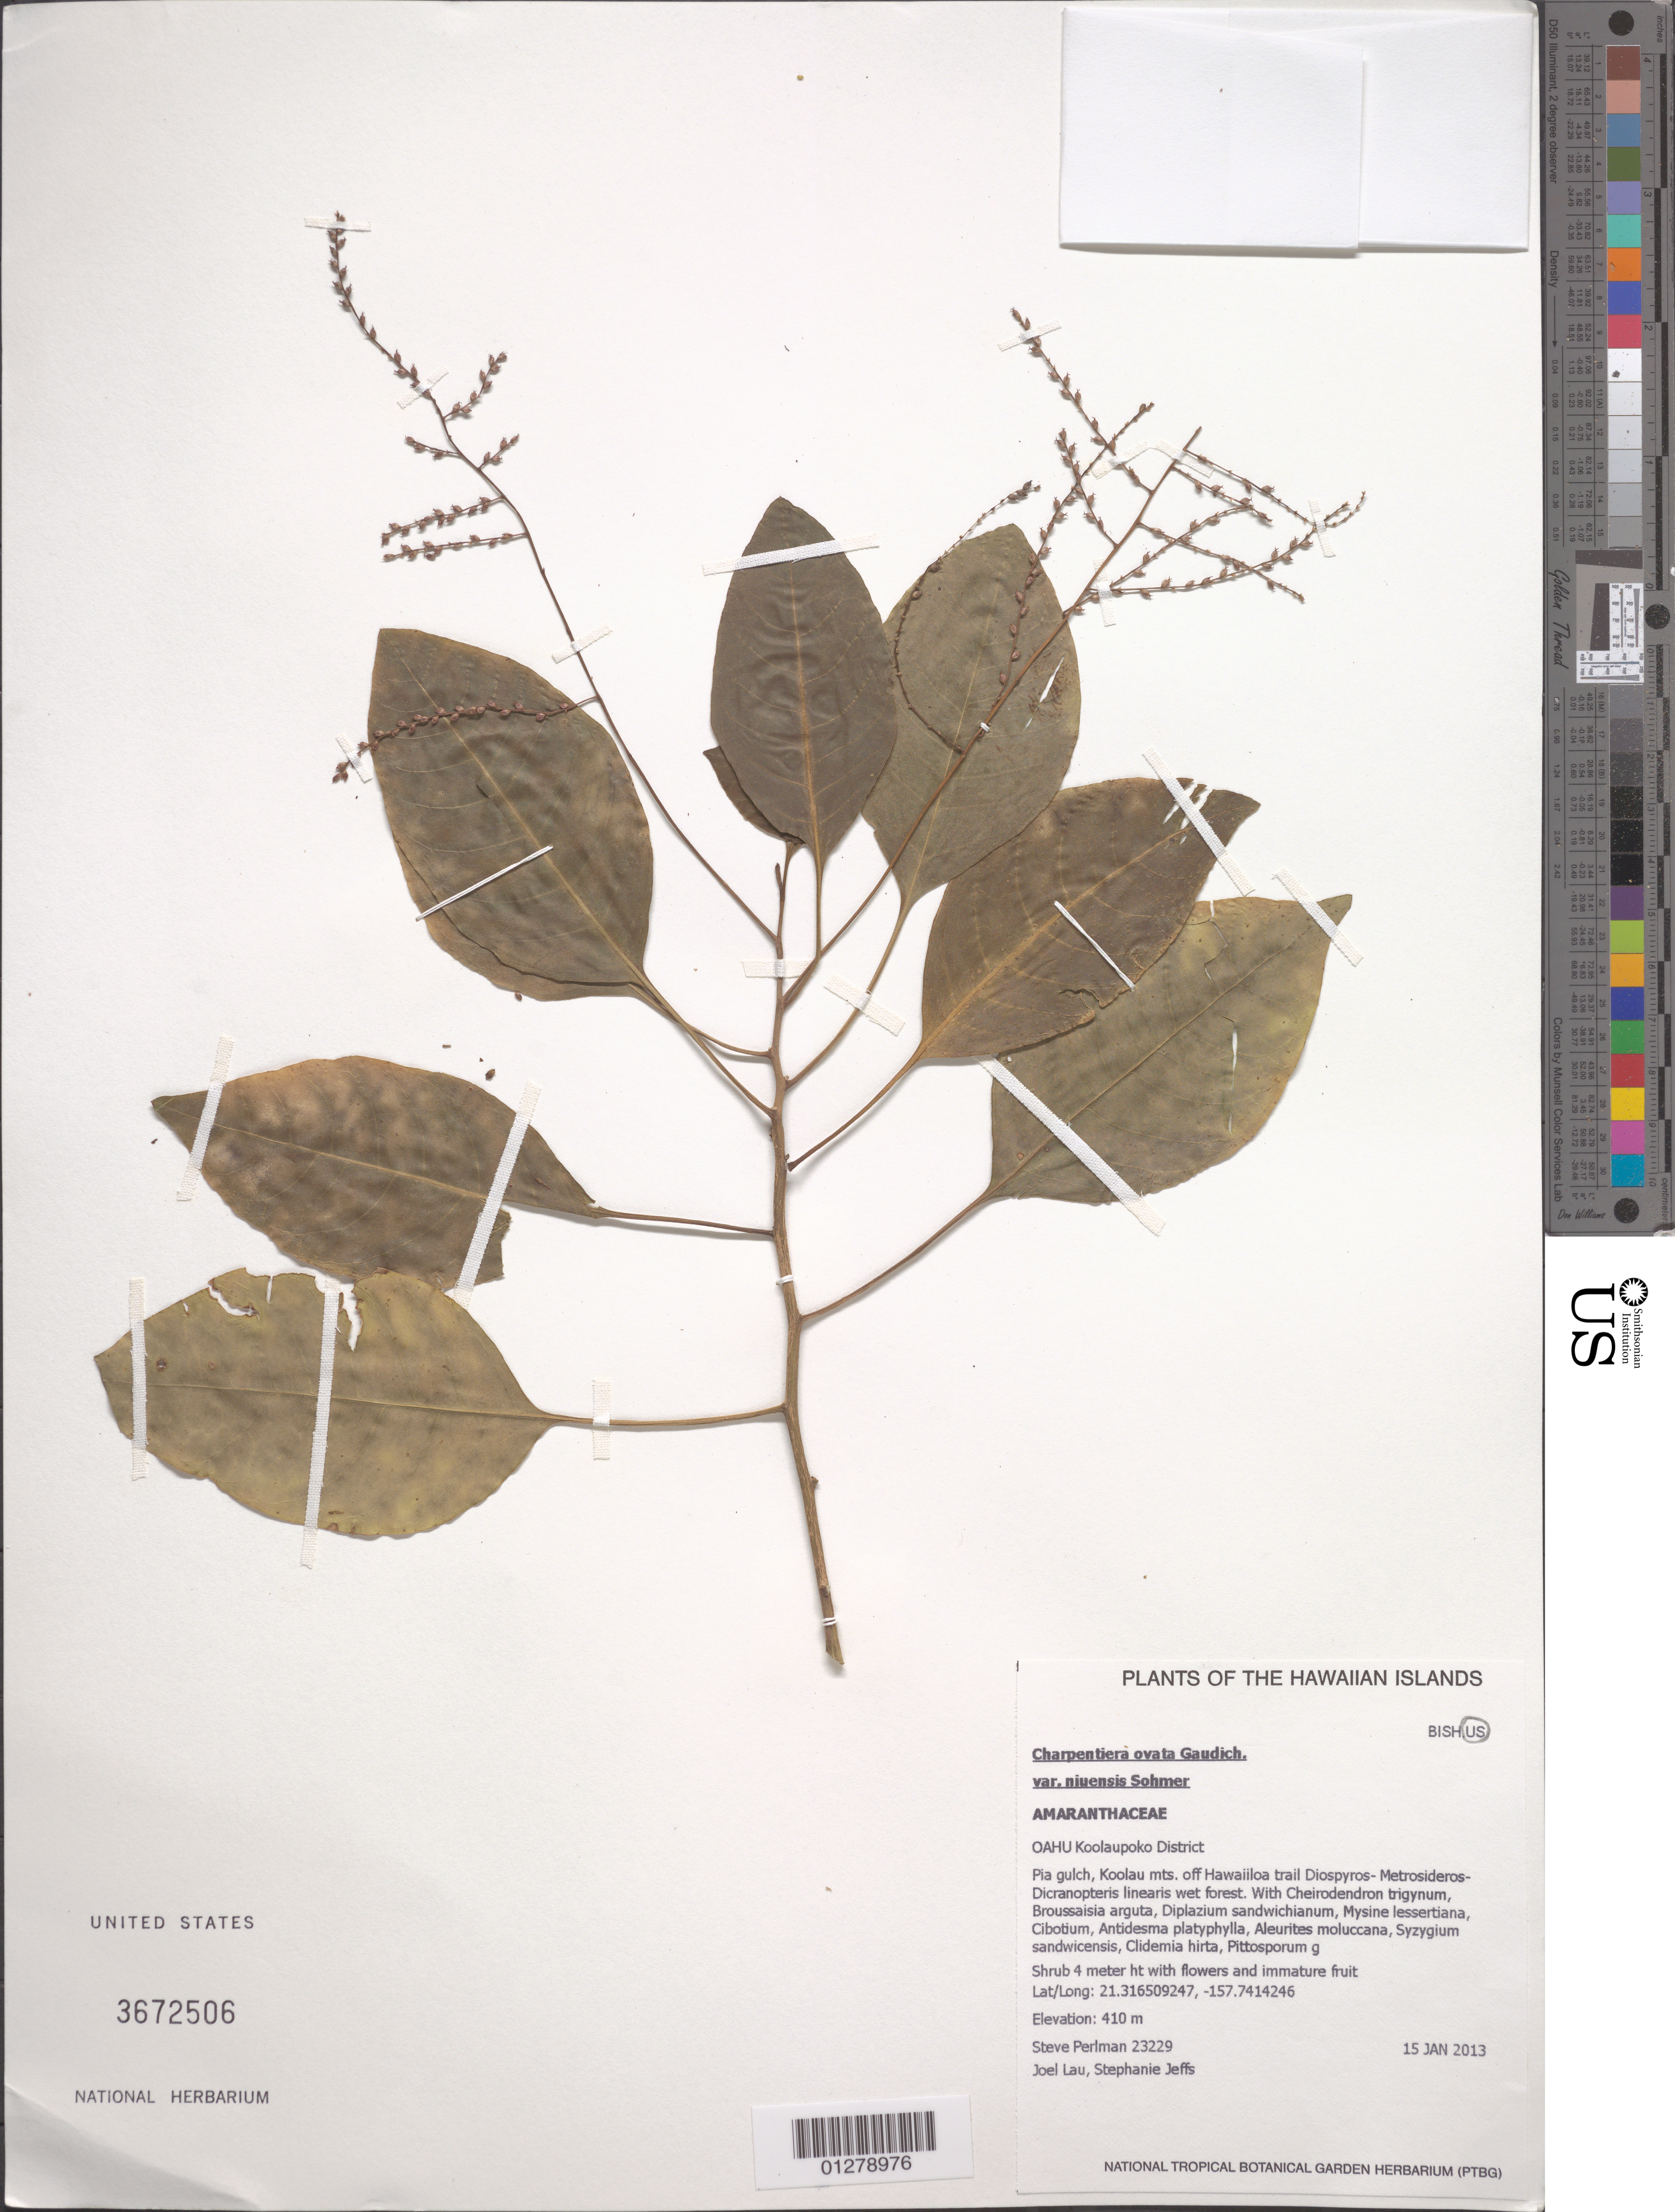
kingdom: Plantae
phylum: Tracheophyta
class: Magnoliopsida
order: Caryophyllales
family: Amaranthaceae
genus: Charpentiera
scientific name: Charpentiera ovata var. niuensis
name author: Sohmer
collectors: S. P. Perlman, J. Lau & S. Jeffs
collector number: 23229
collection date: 2013-01-15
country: United States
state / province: Hawaii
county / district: Honolulu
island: Oahu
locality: Koolaupoki District, Pia Gulch, Koolau Mts., off Hawaiiloa Trail.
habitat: Wet forest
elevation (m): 410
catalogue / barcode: US 3672506